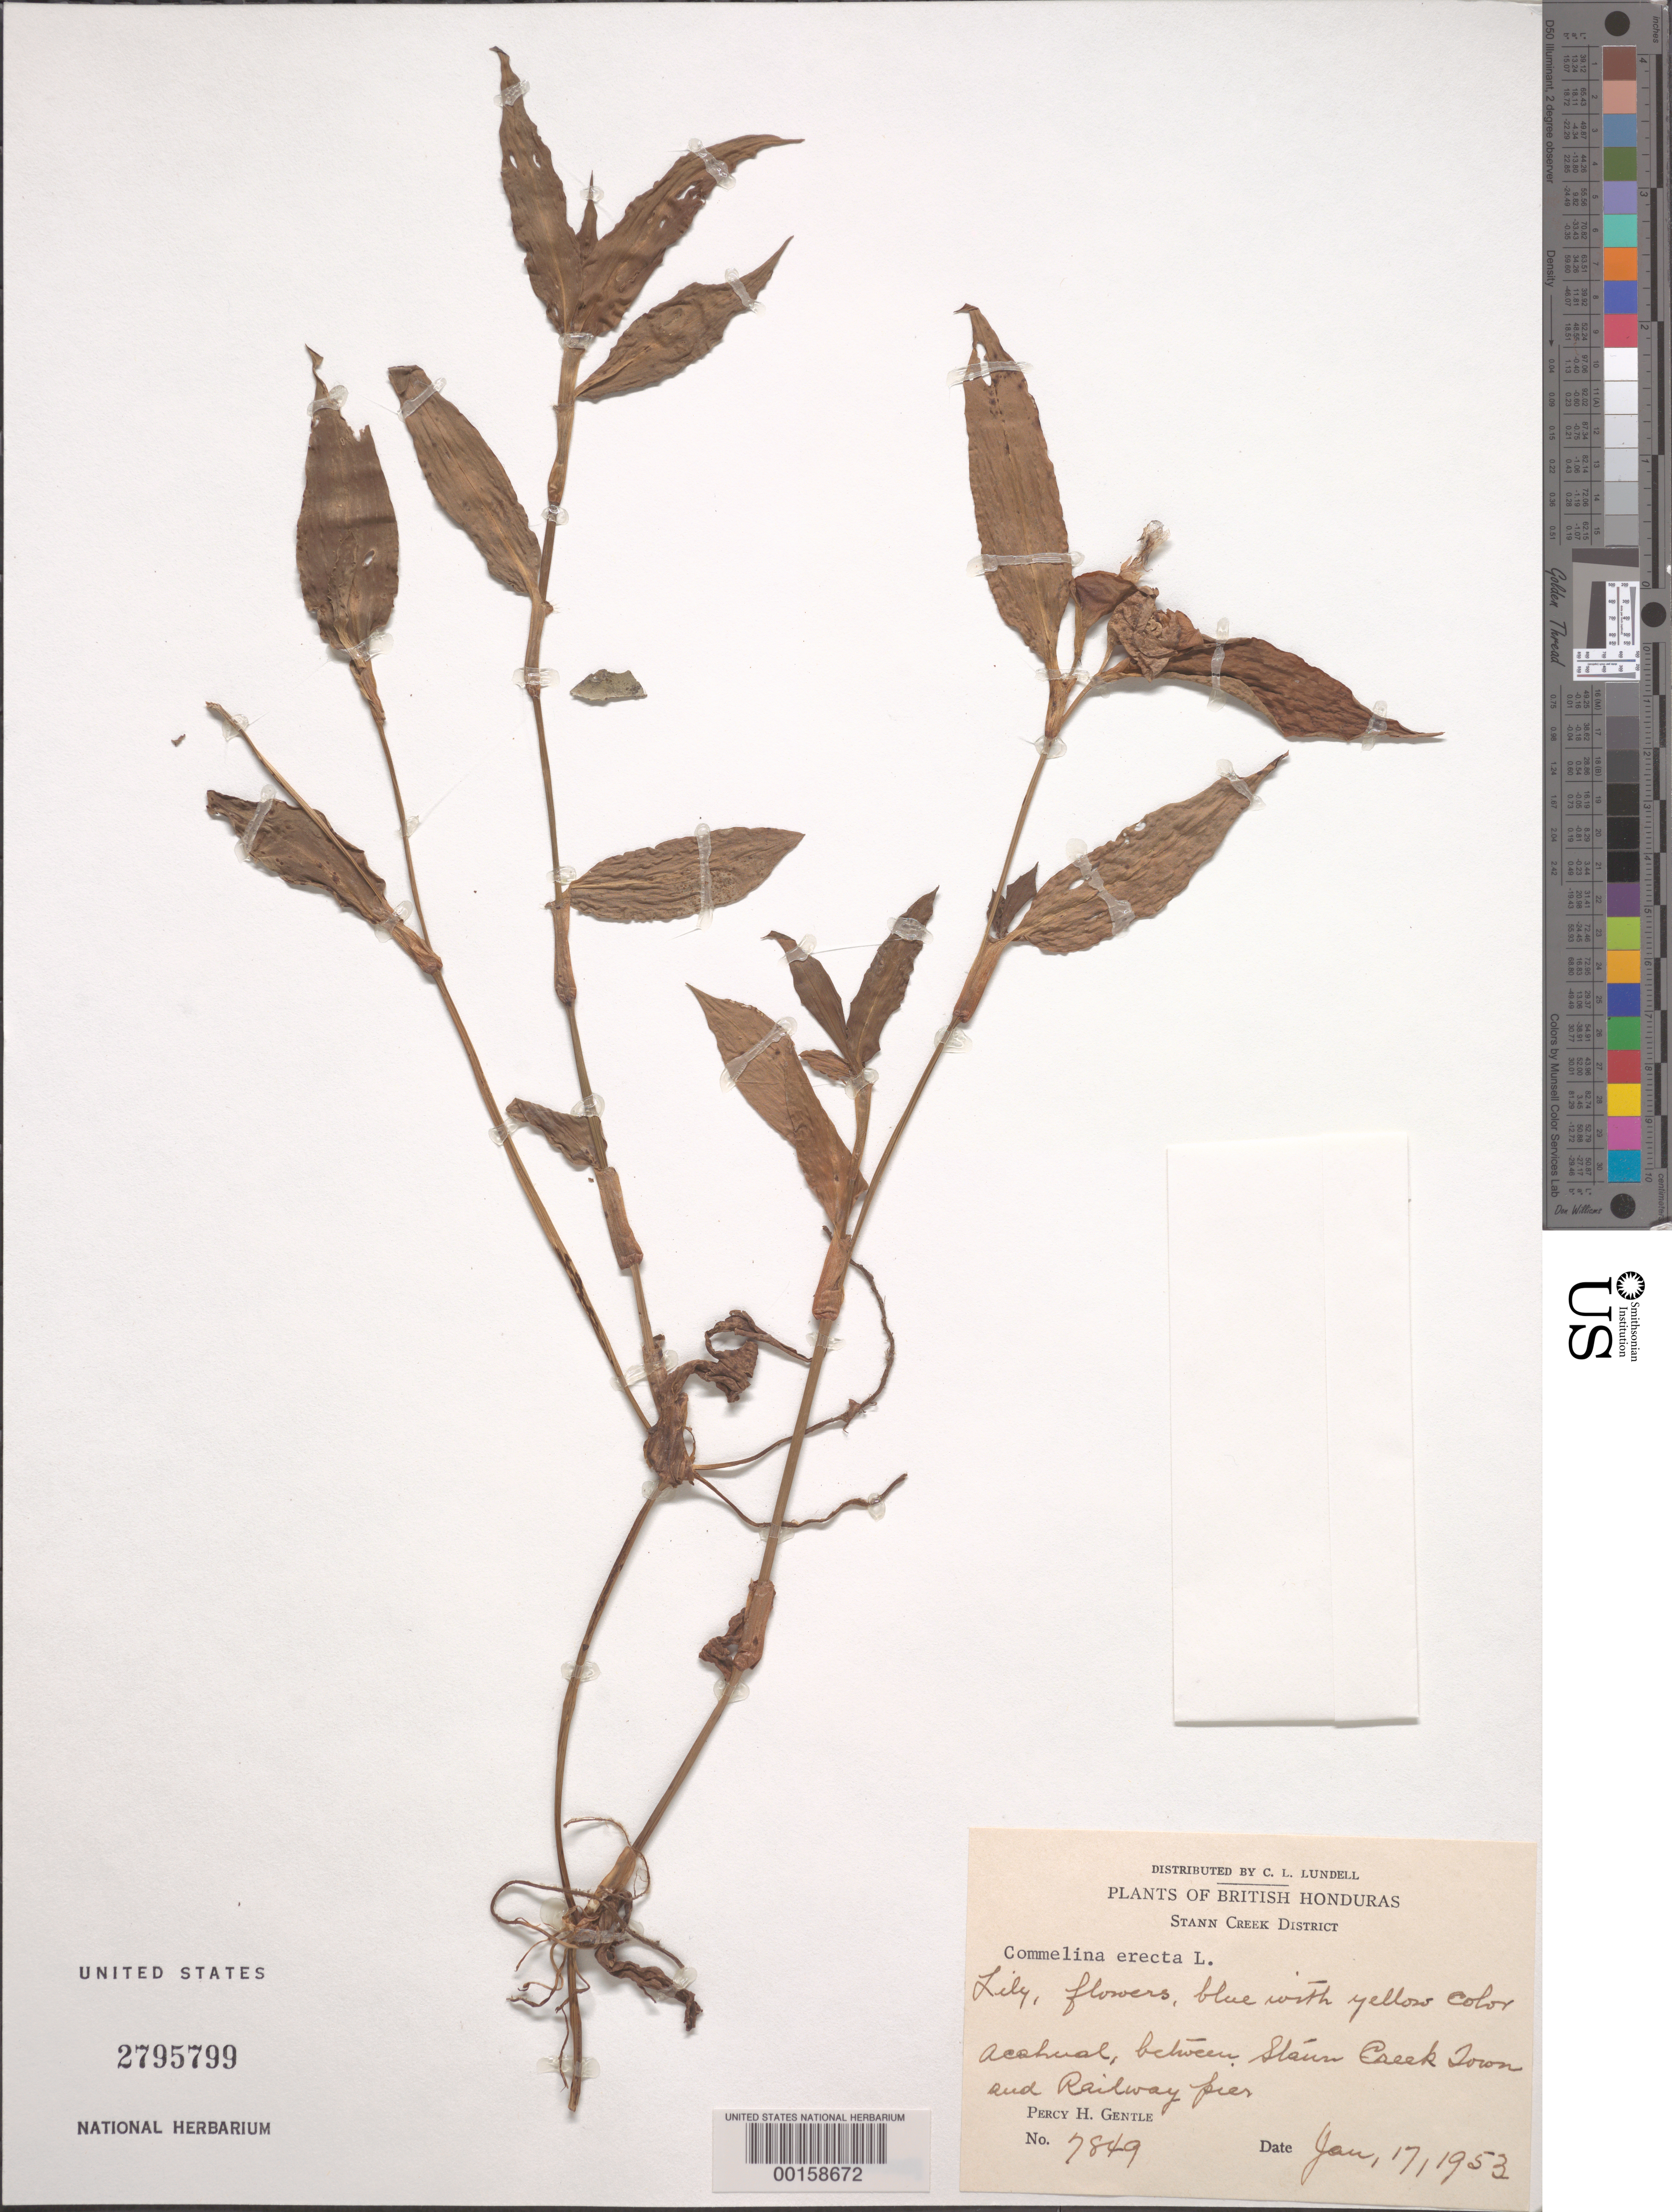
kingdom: Plantae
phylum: Tracheophyta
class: Liliopsida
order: Commelinales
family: Commelinaceae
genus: Commelina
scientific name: Commelina erecta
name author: L.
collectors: P. H. Gentle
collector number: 7849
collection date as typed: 17 Jan 1953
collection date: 1953-01-17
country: Belize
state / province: Stann Creek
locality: Stann Creek Town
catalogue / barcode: US 2795799